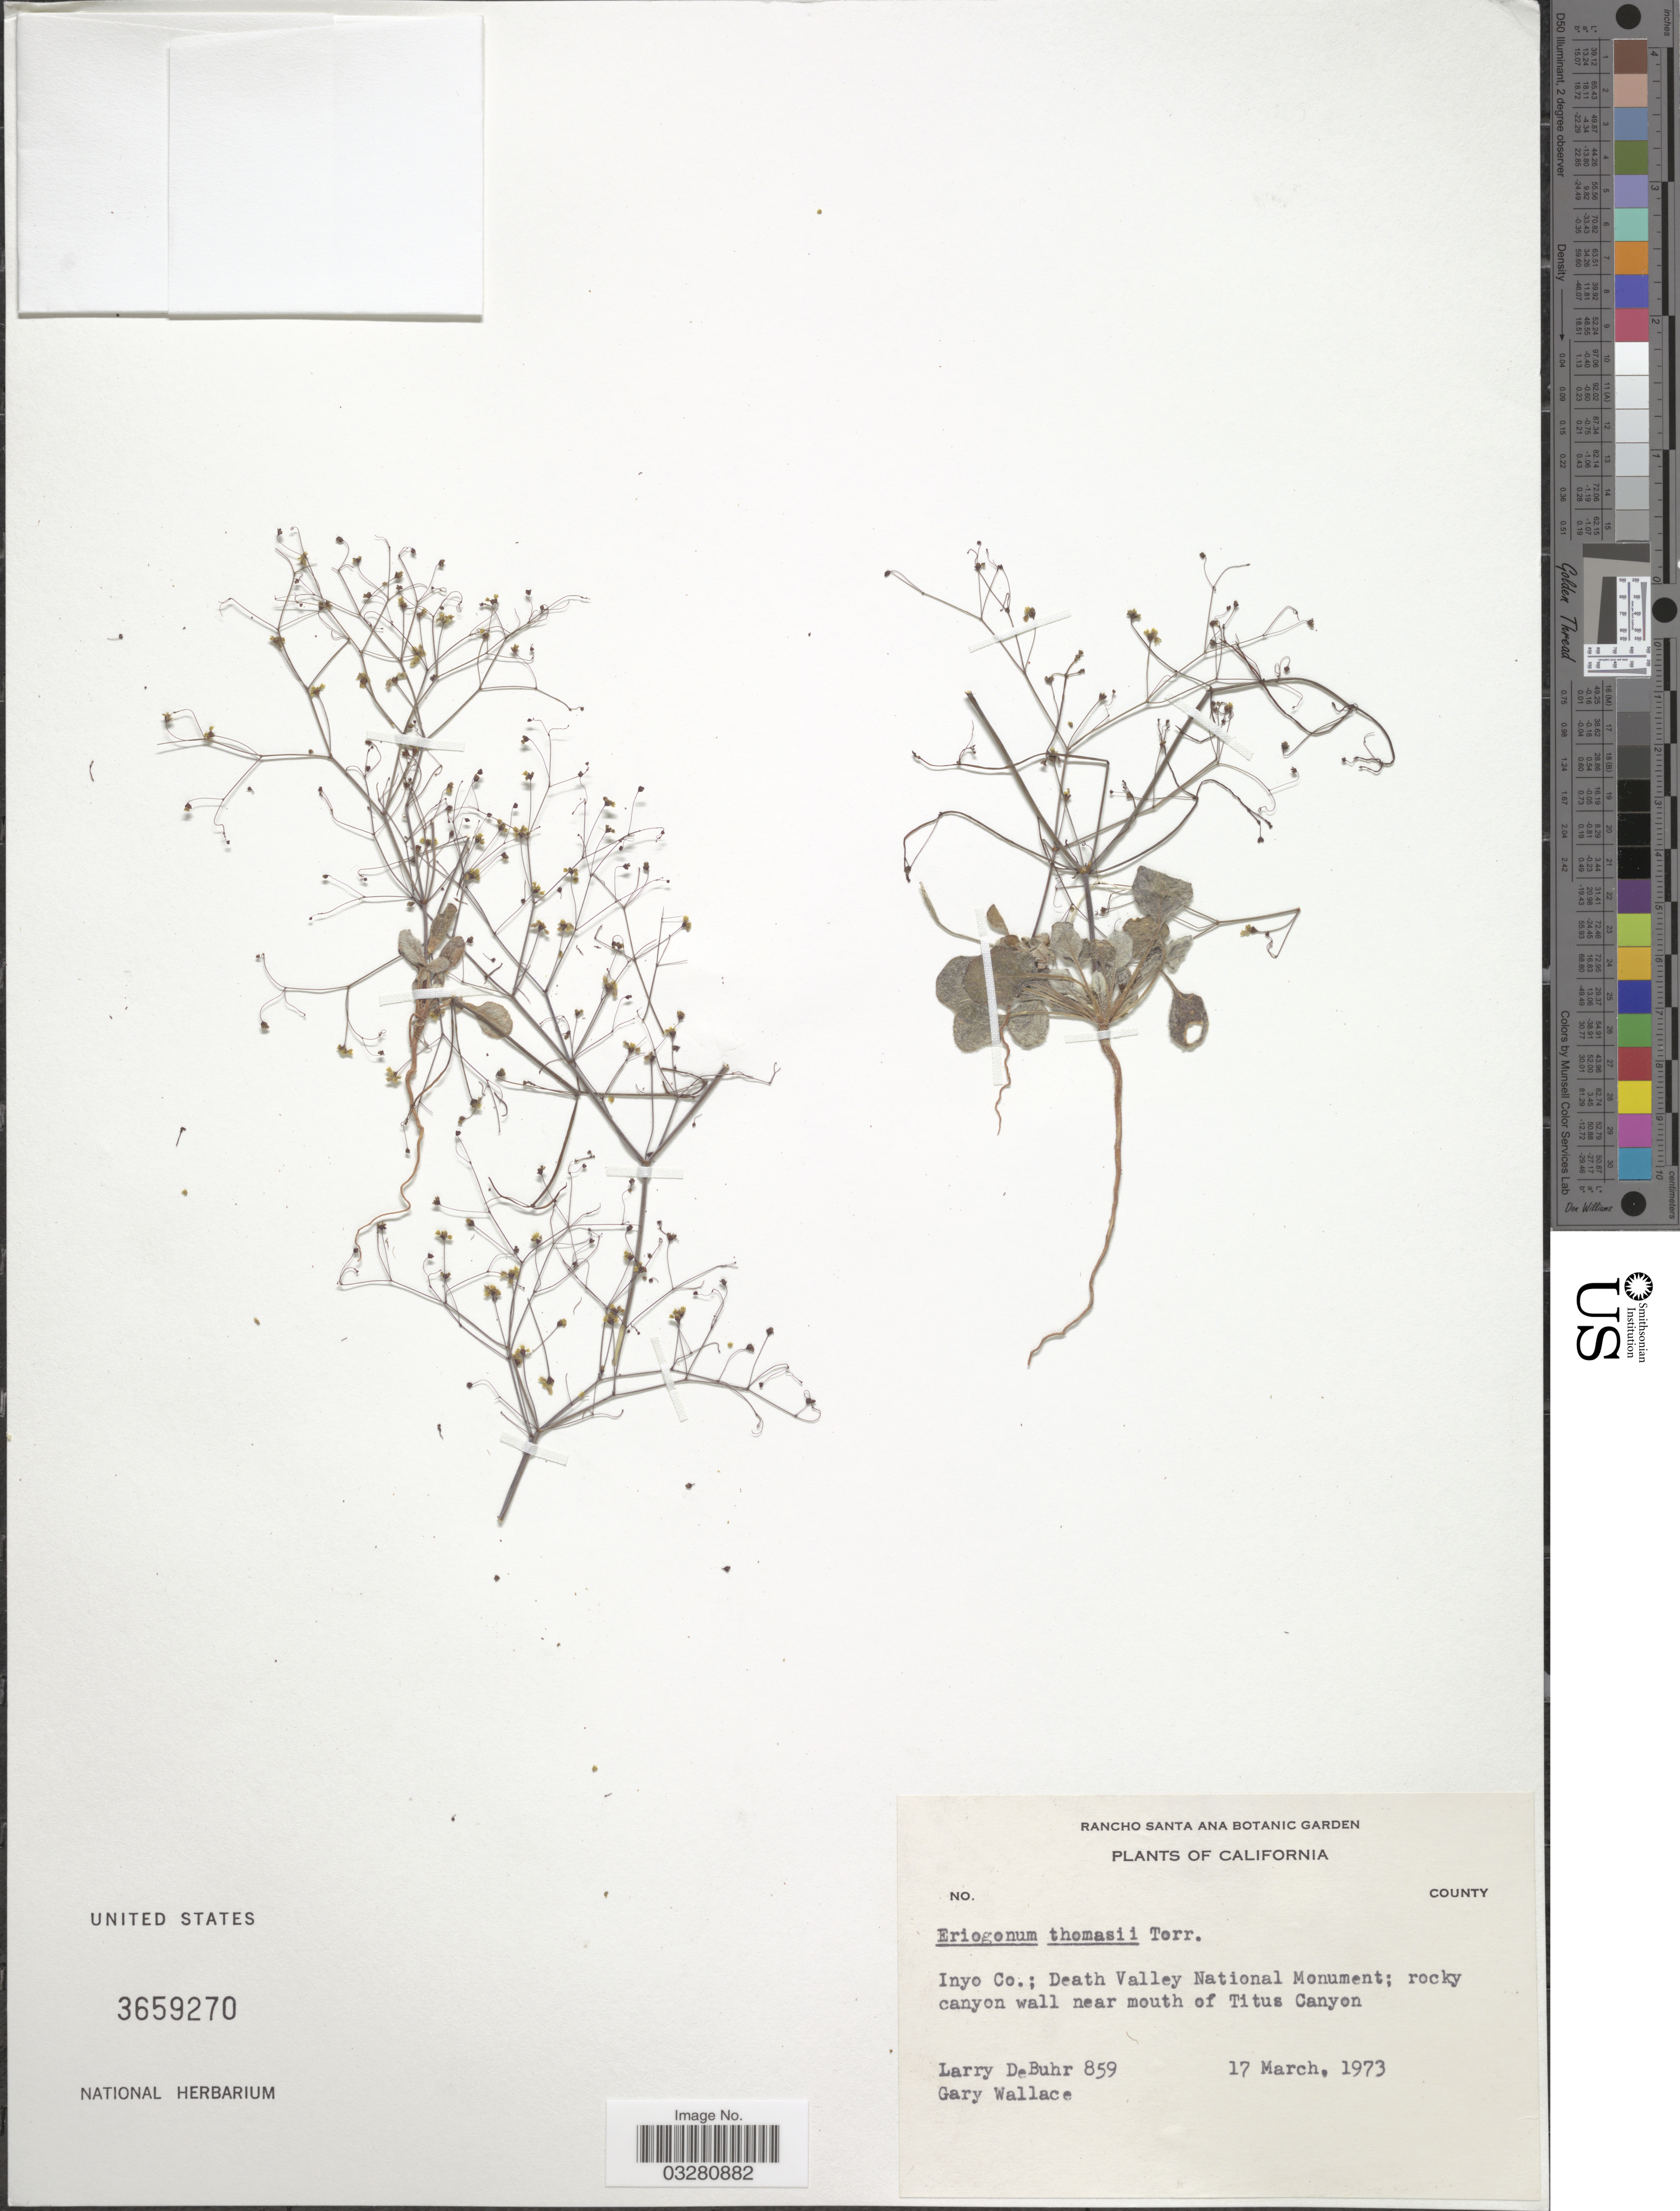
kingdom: Plantae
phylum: Tracheophyta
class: Magnoliopsida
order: Caryophyllales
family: Polygonaceae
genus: Eriogonum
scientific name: Eriogonum thomasii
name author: Torr.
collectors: L. DeBuhr & G. D. Wallace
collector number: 859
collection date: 1973-03-17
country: United States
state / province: California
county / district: Inyo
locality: Inyo Co.; Death Valley National Monument; rocky canyon wall near mouth of Titus Canyon.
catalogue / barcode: US 3659270